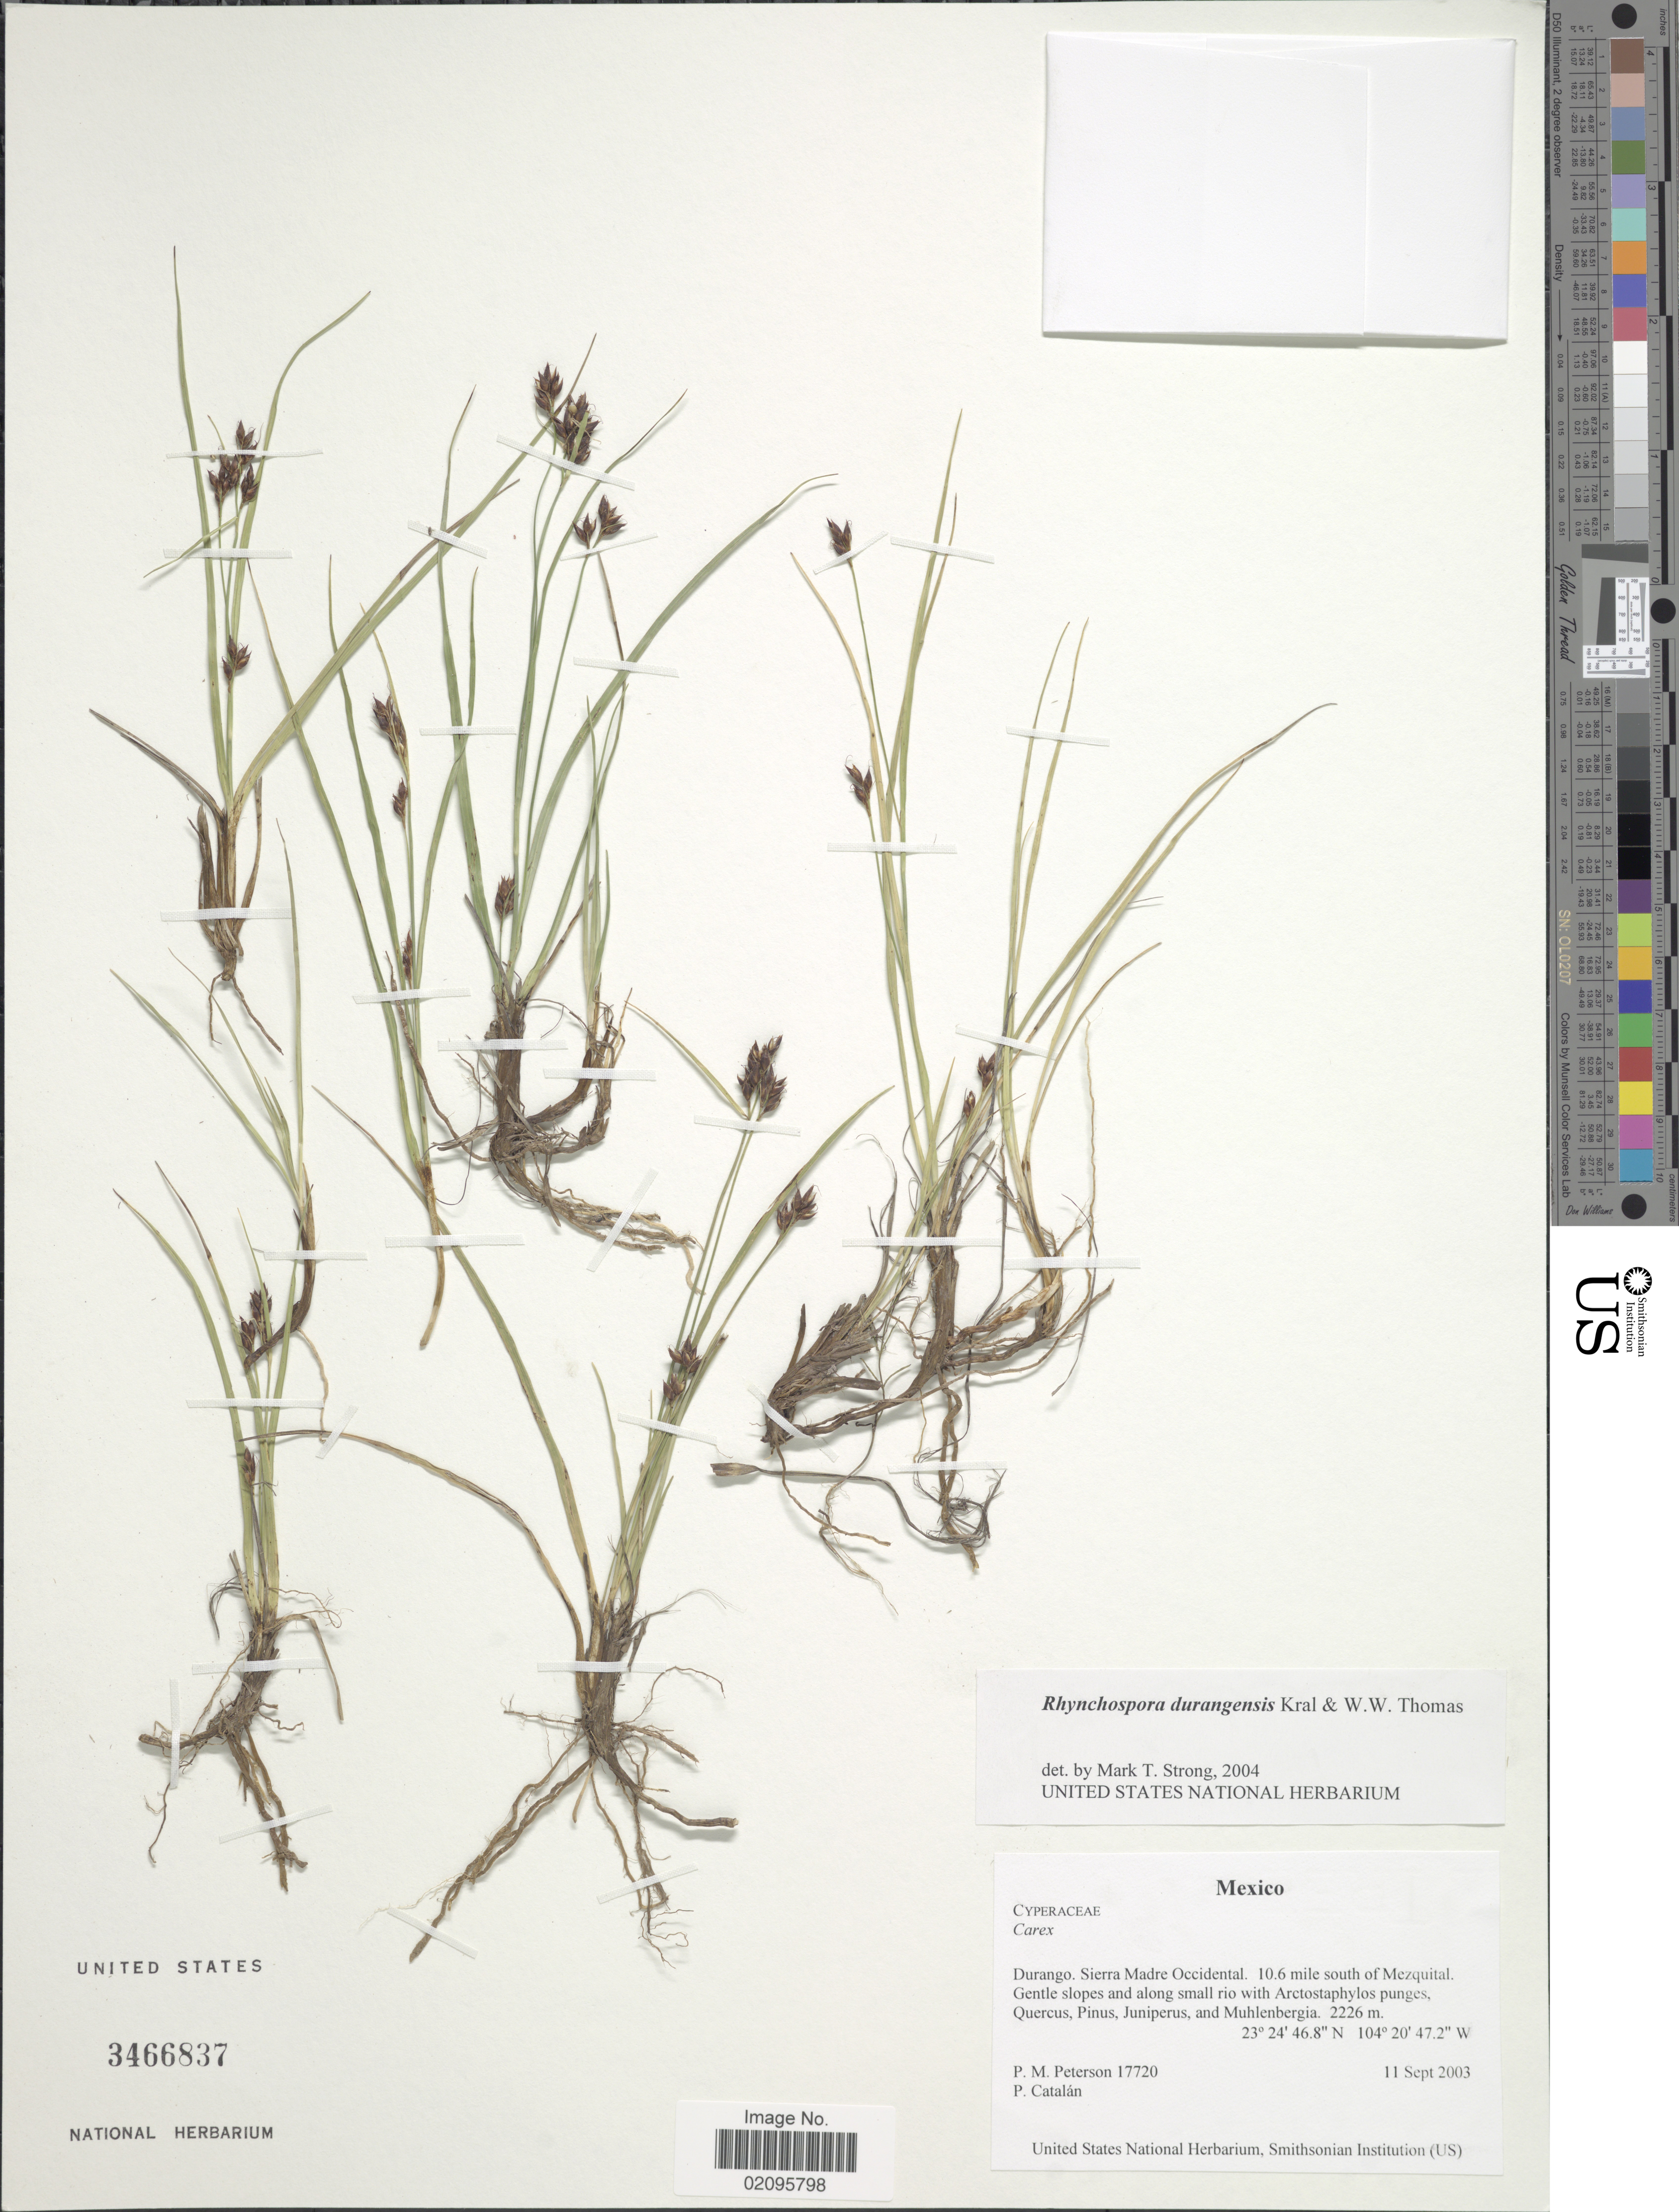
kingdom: Plantae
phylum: Tracheophyta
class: Liliopsida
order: Poales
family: Cyperaceae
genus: Rhynchospora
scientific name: Rhynchospora durangensis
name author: Kral & W.W. Thomas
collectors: P. M. Peterson & P. Catalán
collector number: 17720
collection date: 2003-09-11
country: Mexico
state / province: Durango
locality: Sierra Madre Occidental, 10.6 mile south of Mezquital, gentle slopes and along small rio.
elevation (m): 2226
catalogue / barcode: US 3466837